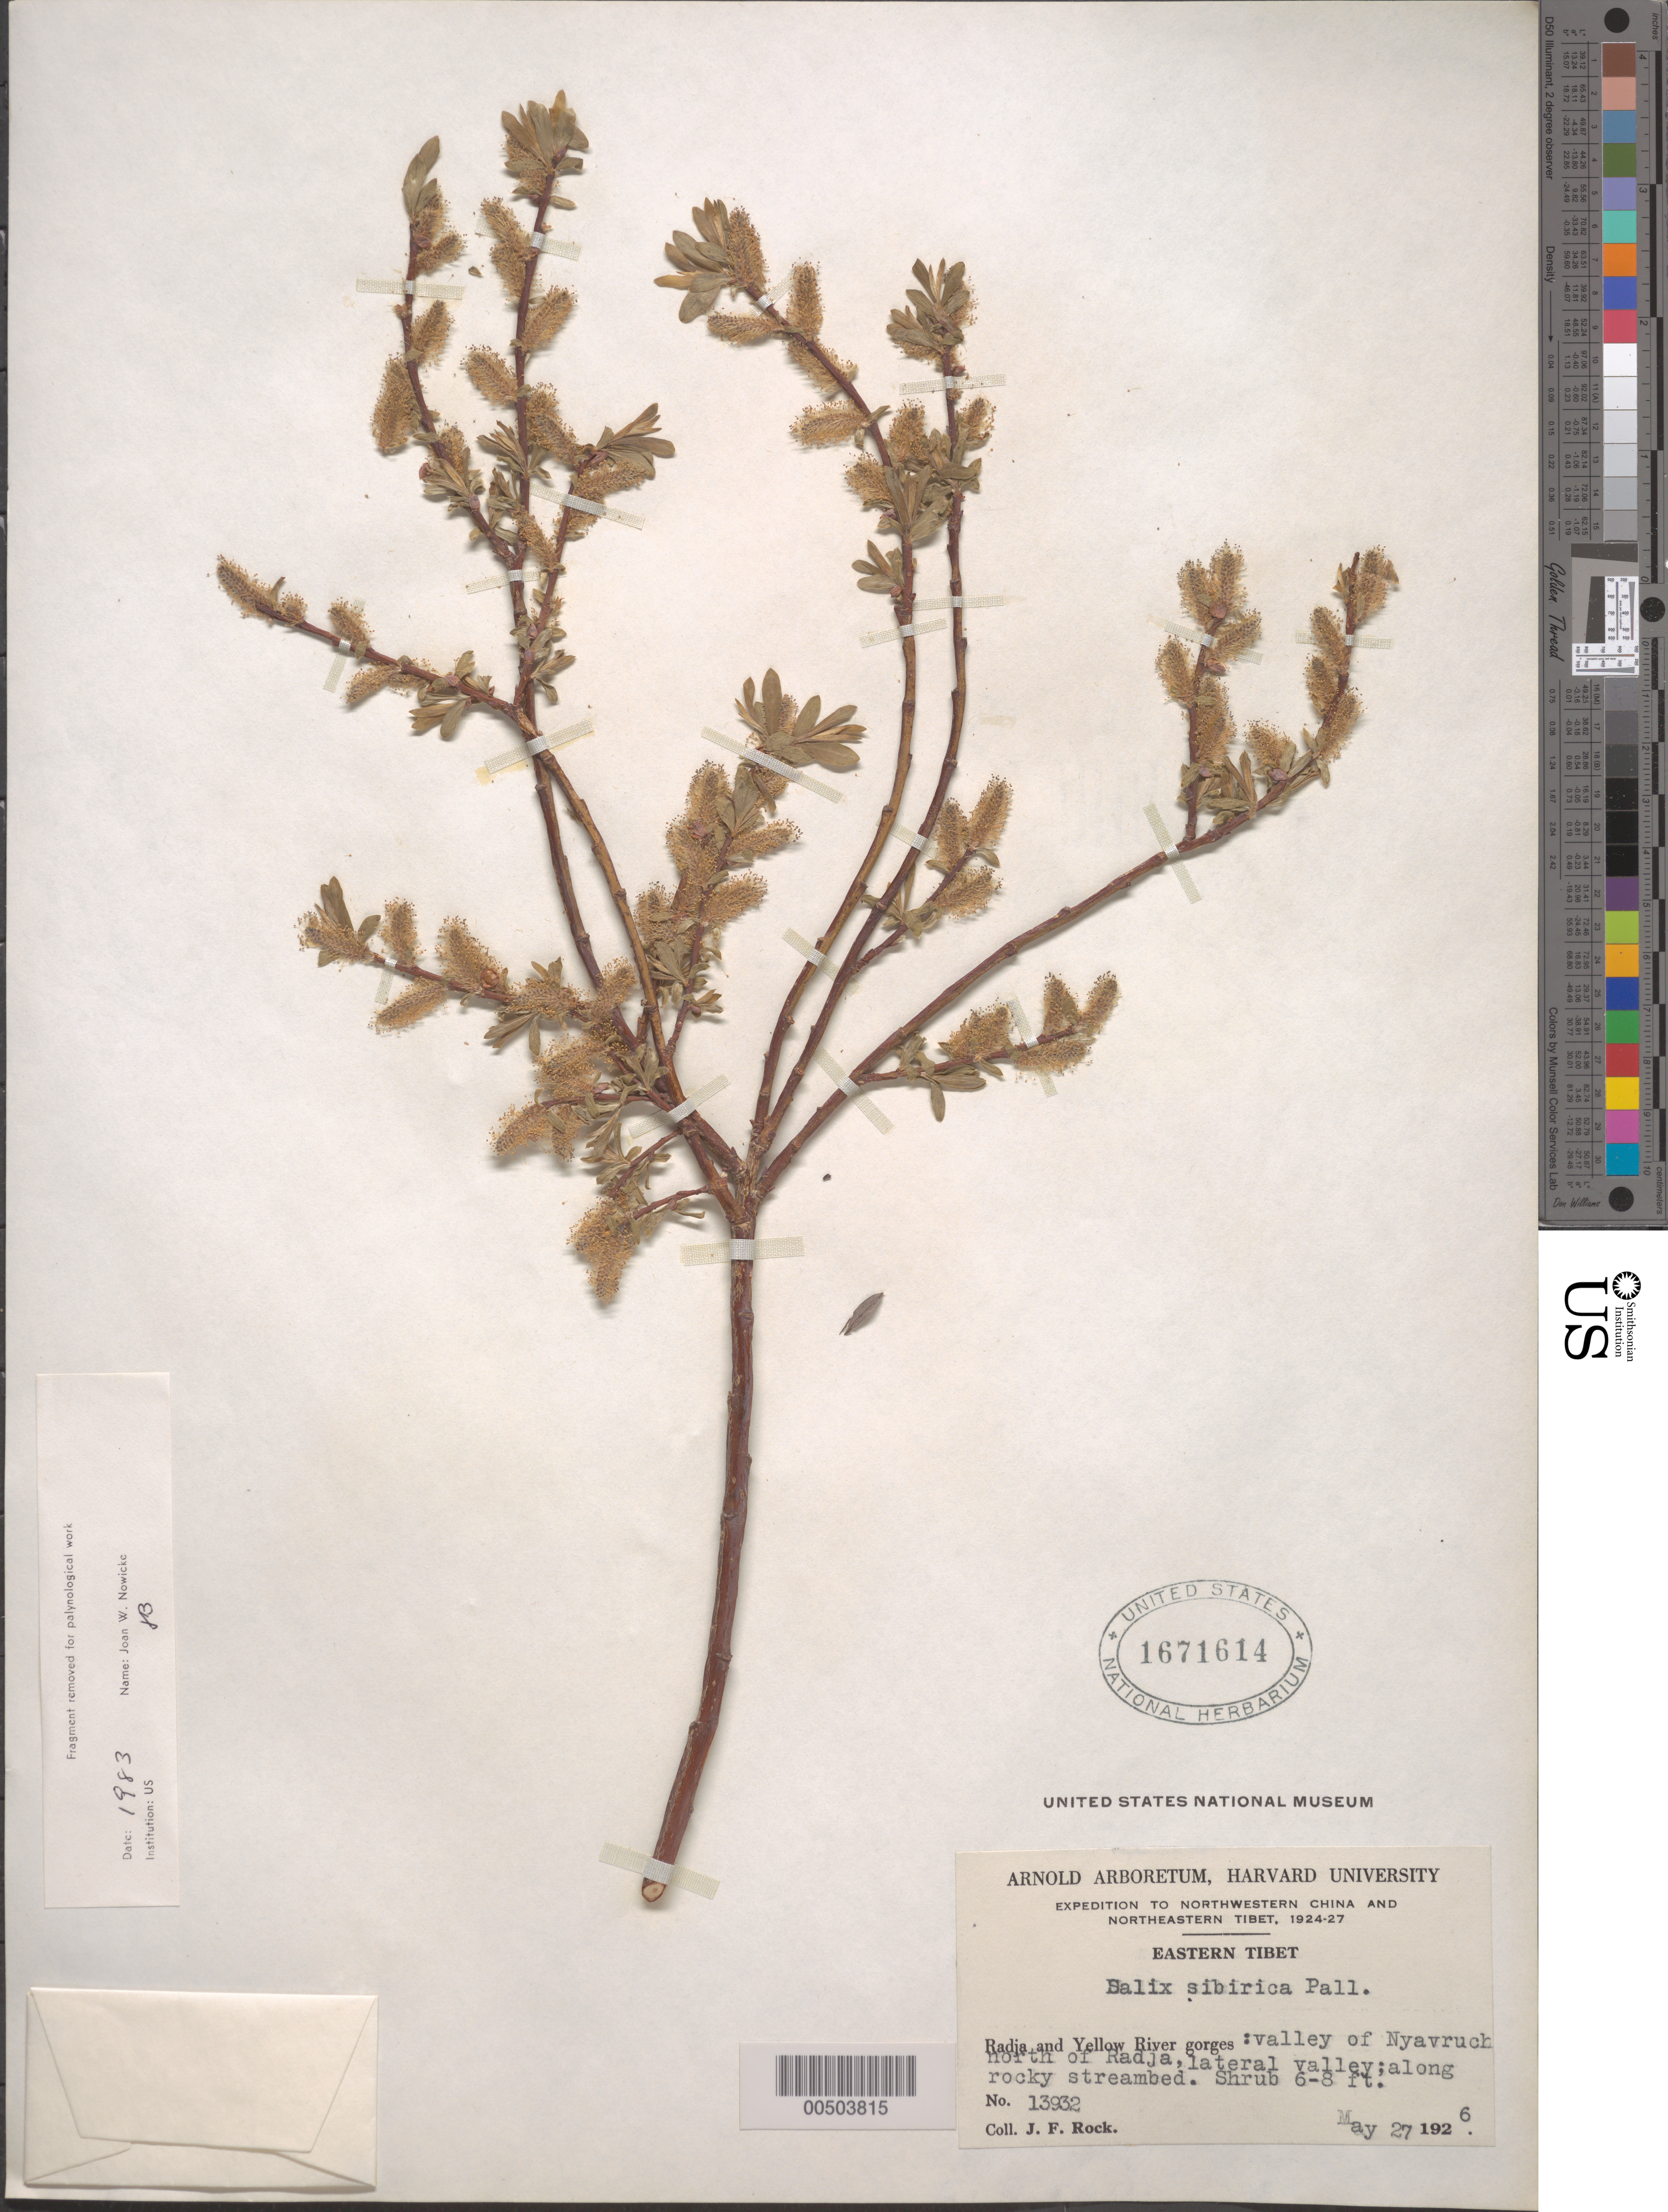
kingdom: Plantae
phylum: Tracheophyta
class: Magnoliopsida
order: Malpighiales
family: Salicaceae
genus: Salix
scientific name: Salix sibirica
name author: Pall.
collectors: J. F. Rock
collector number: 13932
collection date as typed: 27 May 1926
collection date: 1926-05-27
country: China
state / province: Xizang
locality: Radja and Yellow River gorges: valley of Nyavruch north of Radja, lateral valley; along rocky streambed.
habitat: Shrub 6-8 ft.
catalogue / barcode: US 1671614